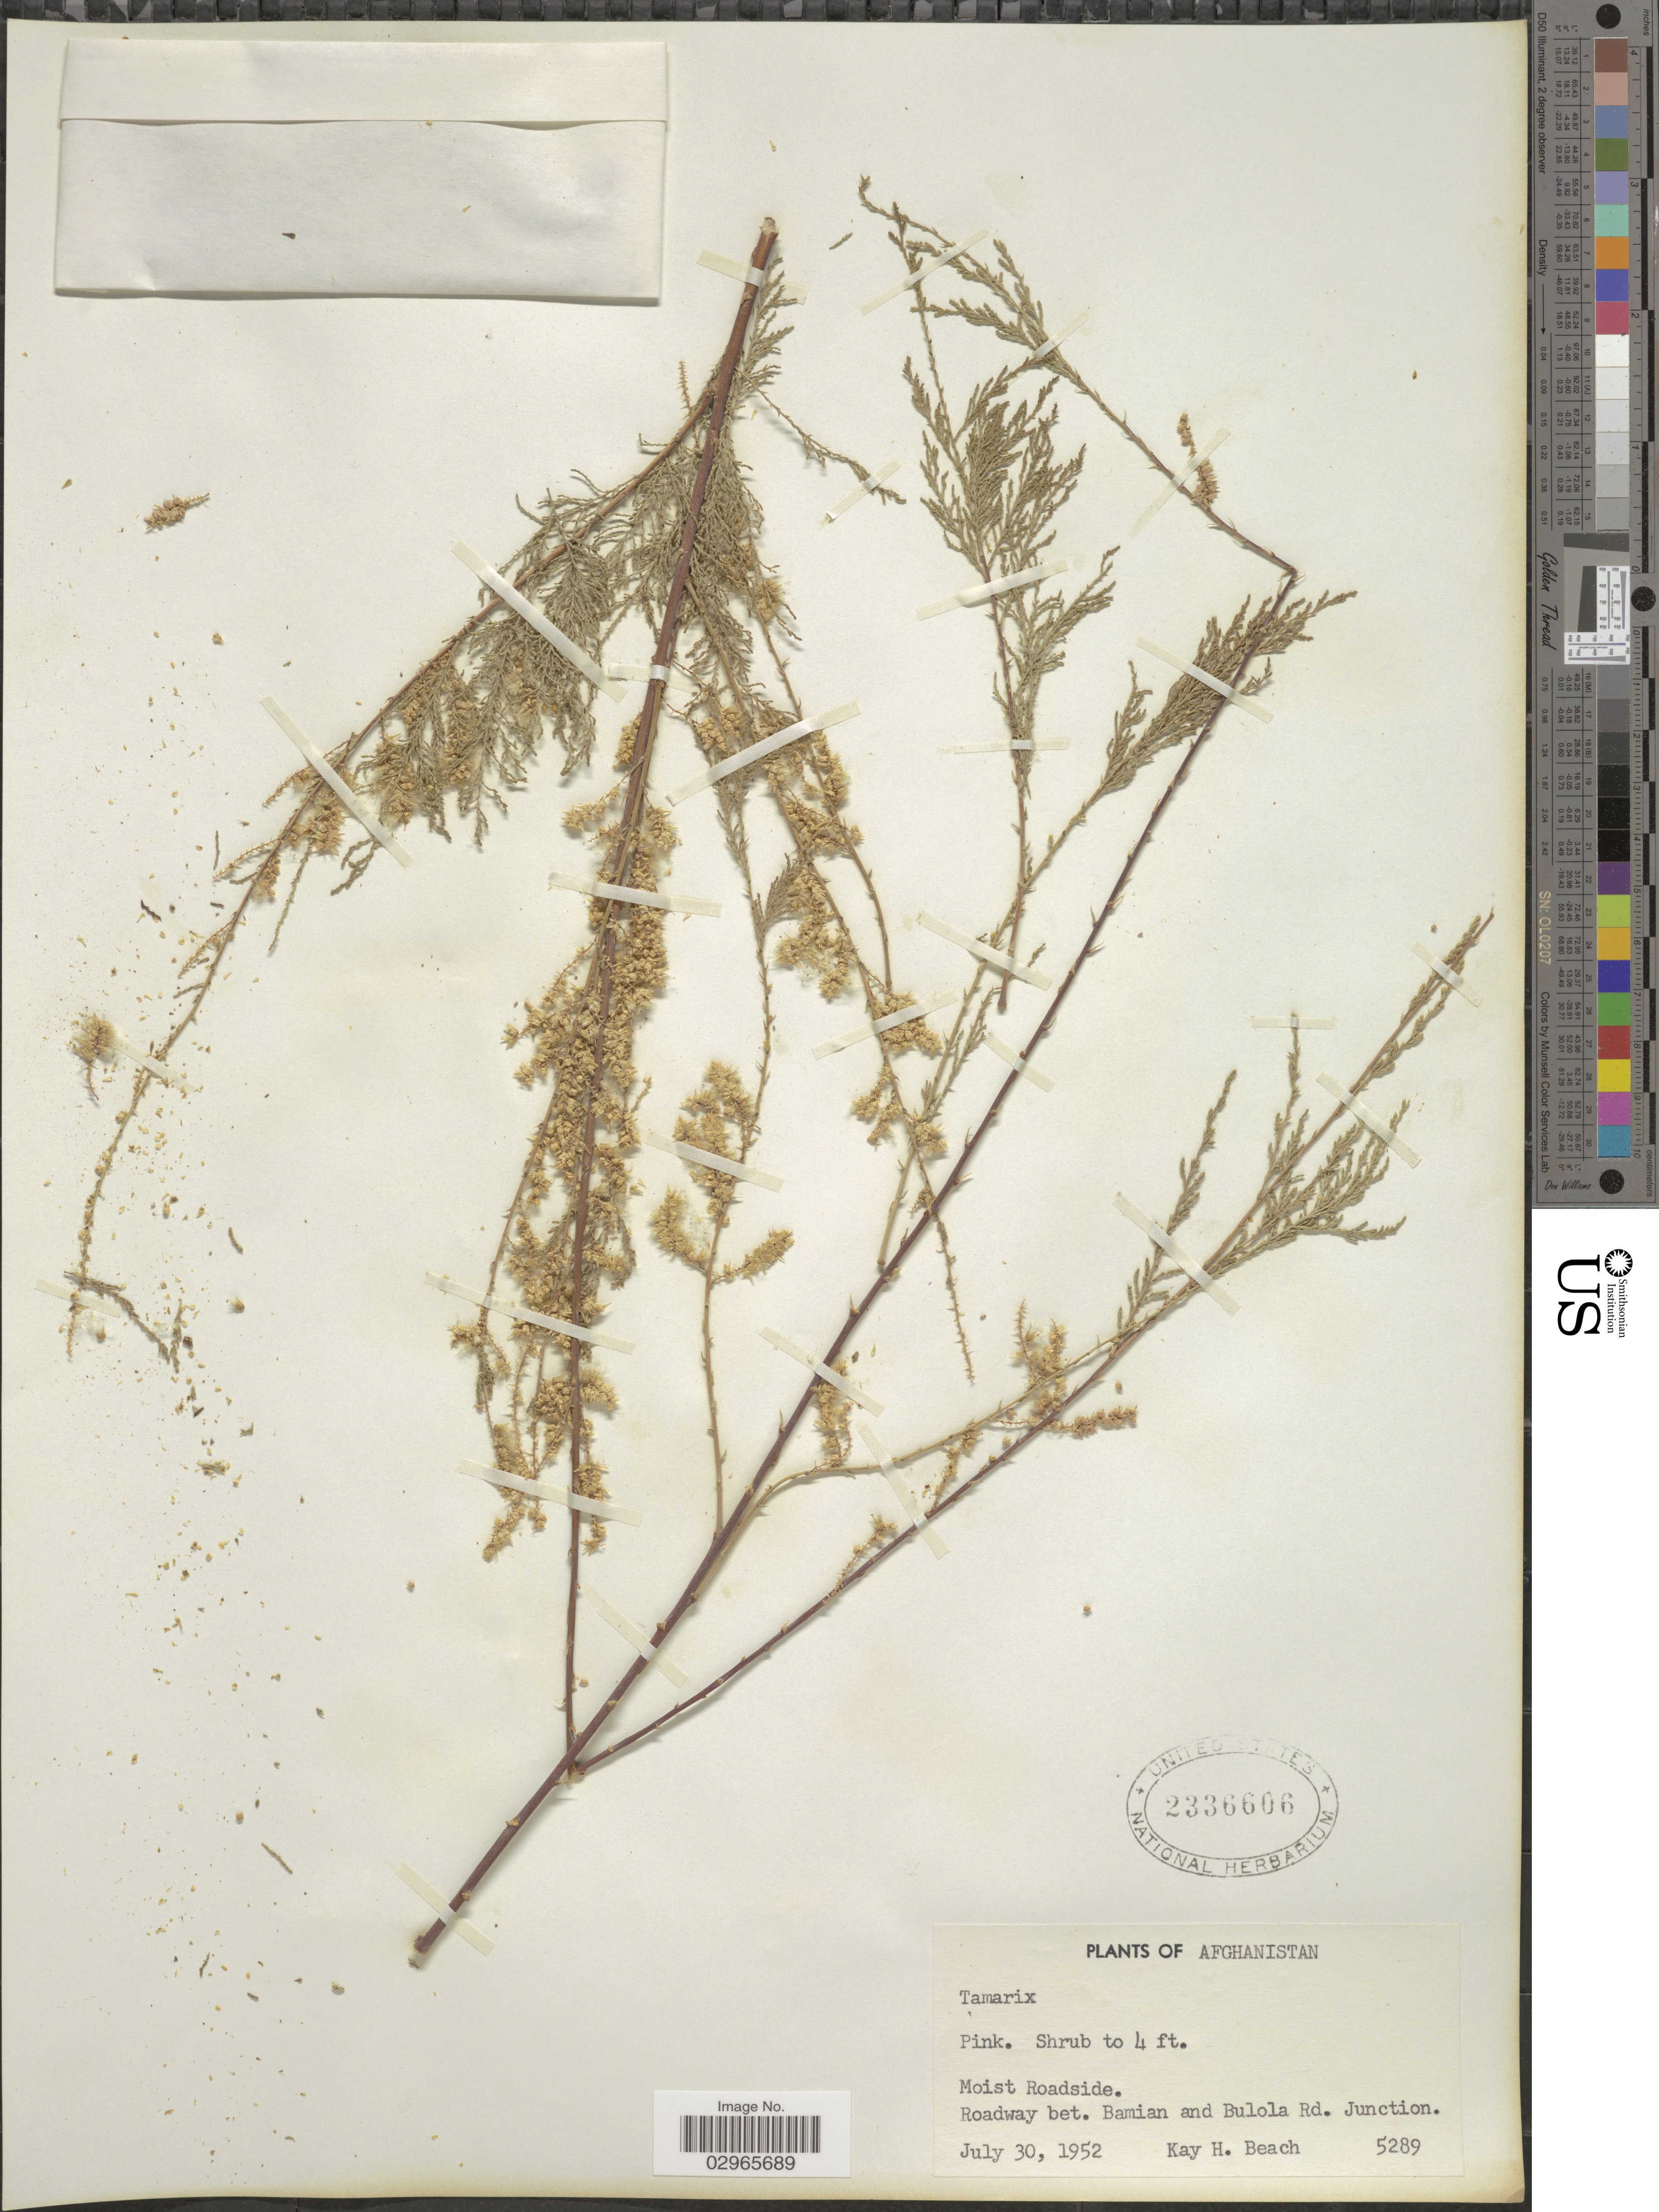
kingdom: Plantae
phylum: Tracheophyta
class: Magnoliopsida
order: Caryophyllales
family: Tamaricaceae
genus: Tamarix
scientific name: Tamarix sp.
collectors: K. H. Beach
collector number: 5289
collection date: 1952-07-30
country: Afghanistan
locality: Roadway bet. Bamian and Bulola Rd. Junction.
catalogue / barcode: US 2336606